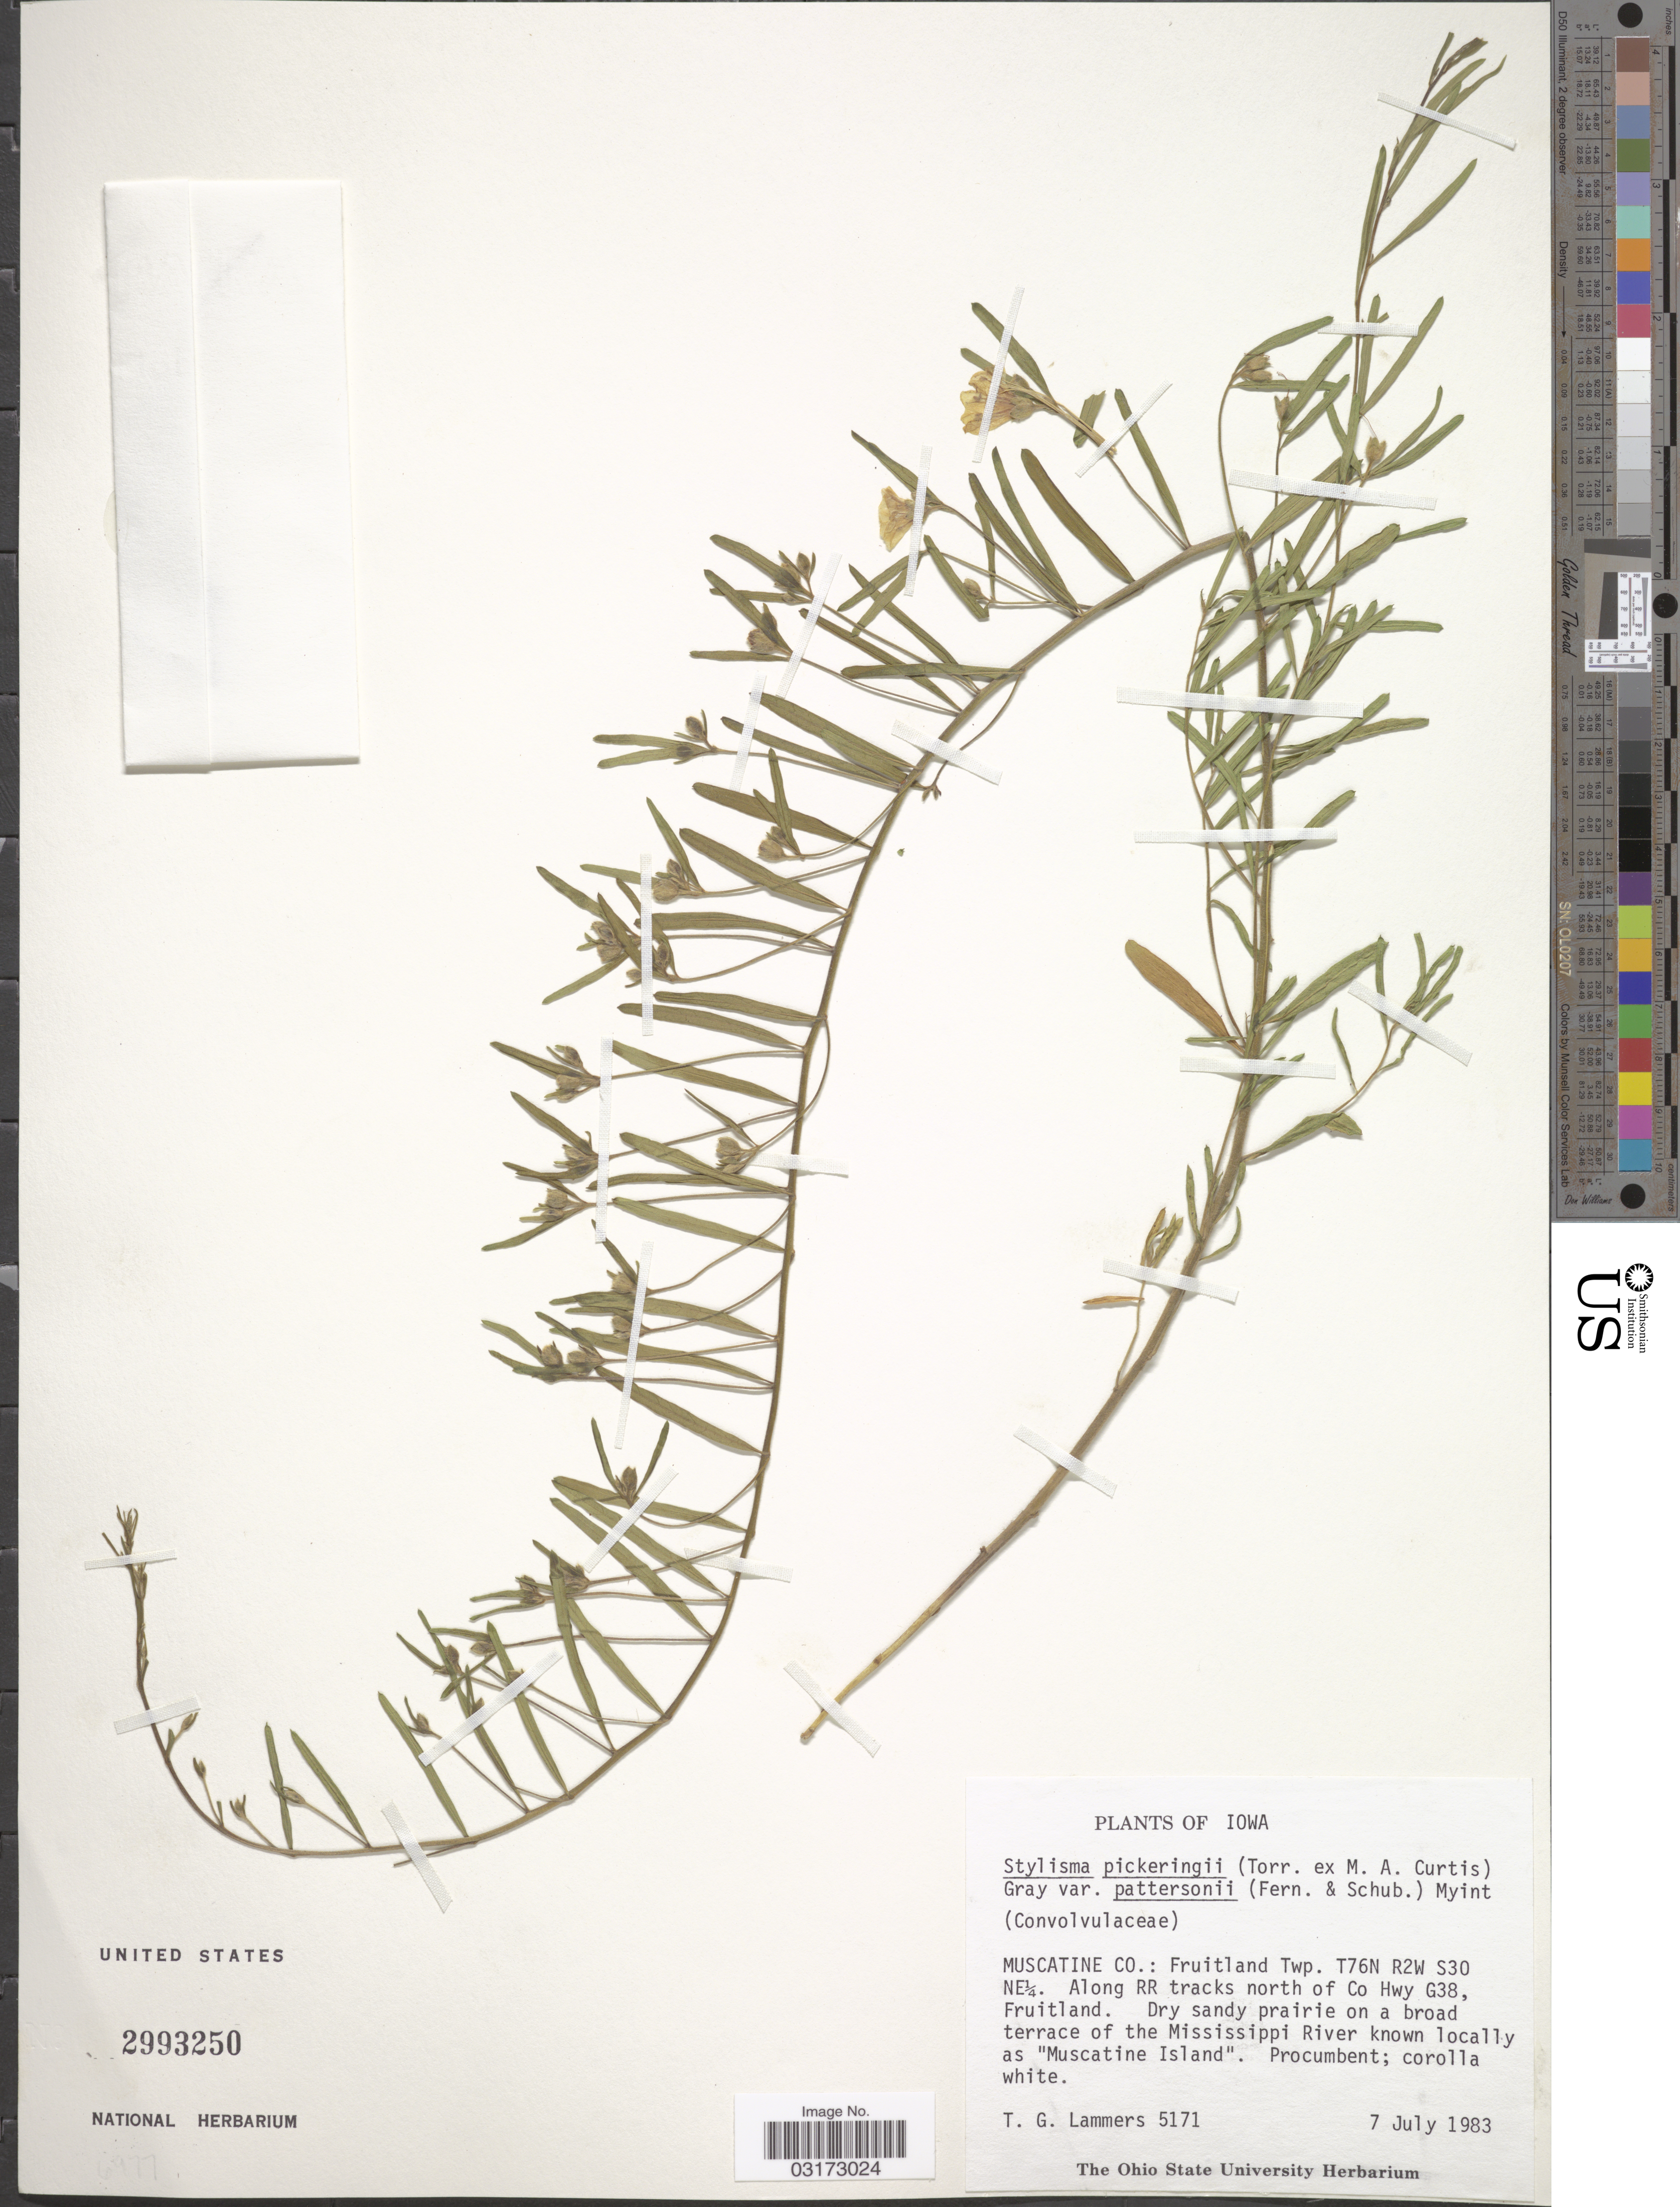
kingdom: Plantae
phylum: Tracheophyta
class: Magnoliopsida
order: Solanales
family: Convolvulaceae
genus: Stylisma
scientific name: Stylisma pickeringii var. pattersonii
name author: (Fernald & B.G. Schub.) Myint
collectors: T. Lammers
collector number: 5171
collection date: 1983-07-07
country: United States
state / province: Iowa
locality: Muscatine Co.: Fruitland Twp. T76N R2W S30 NE¼. Along RR track north of Co Hwy G38, Fruitland. On a broad terrace of the Mississippi River known locally as "Muscatine Island".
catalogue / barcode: US 2993250